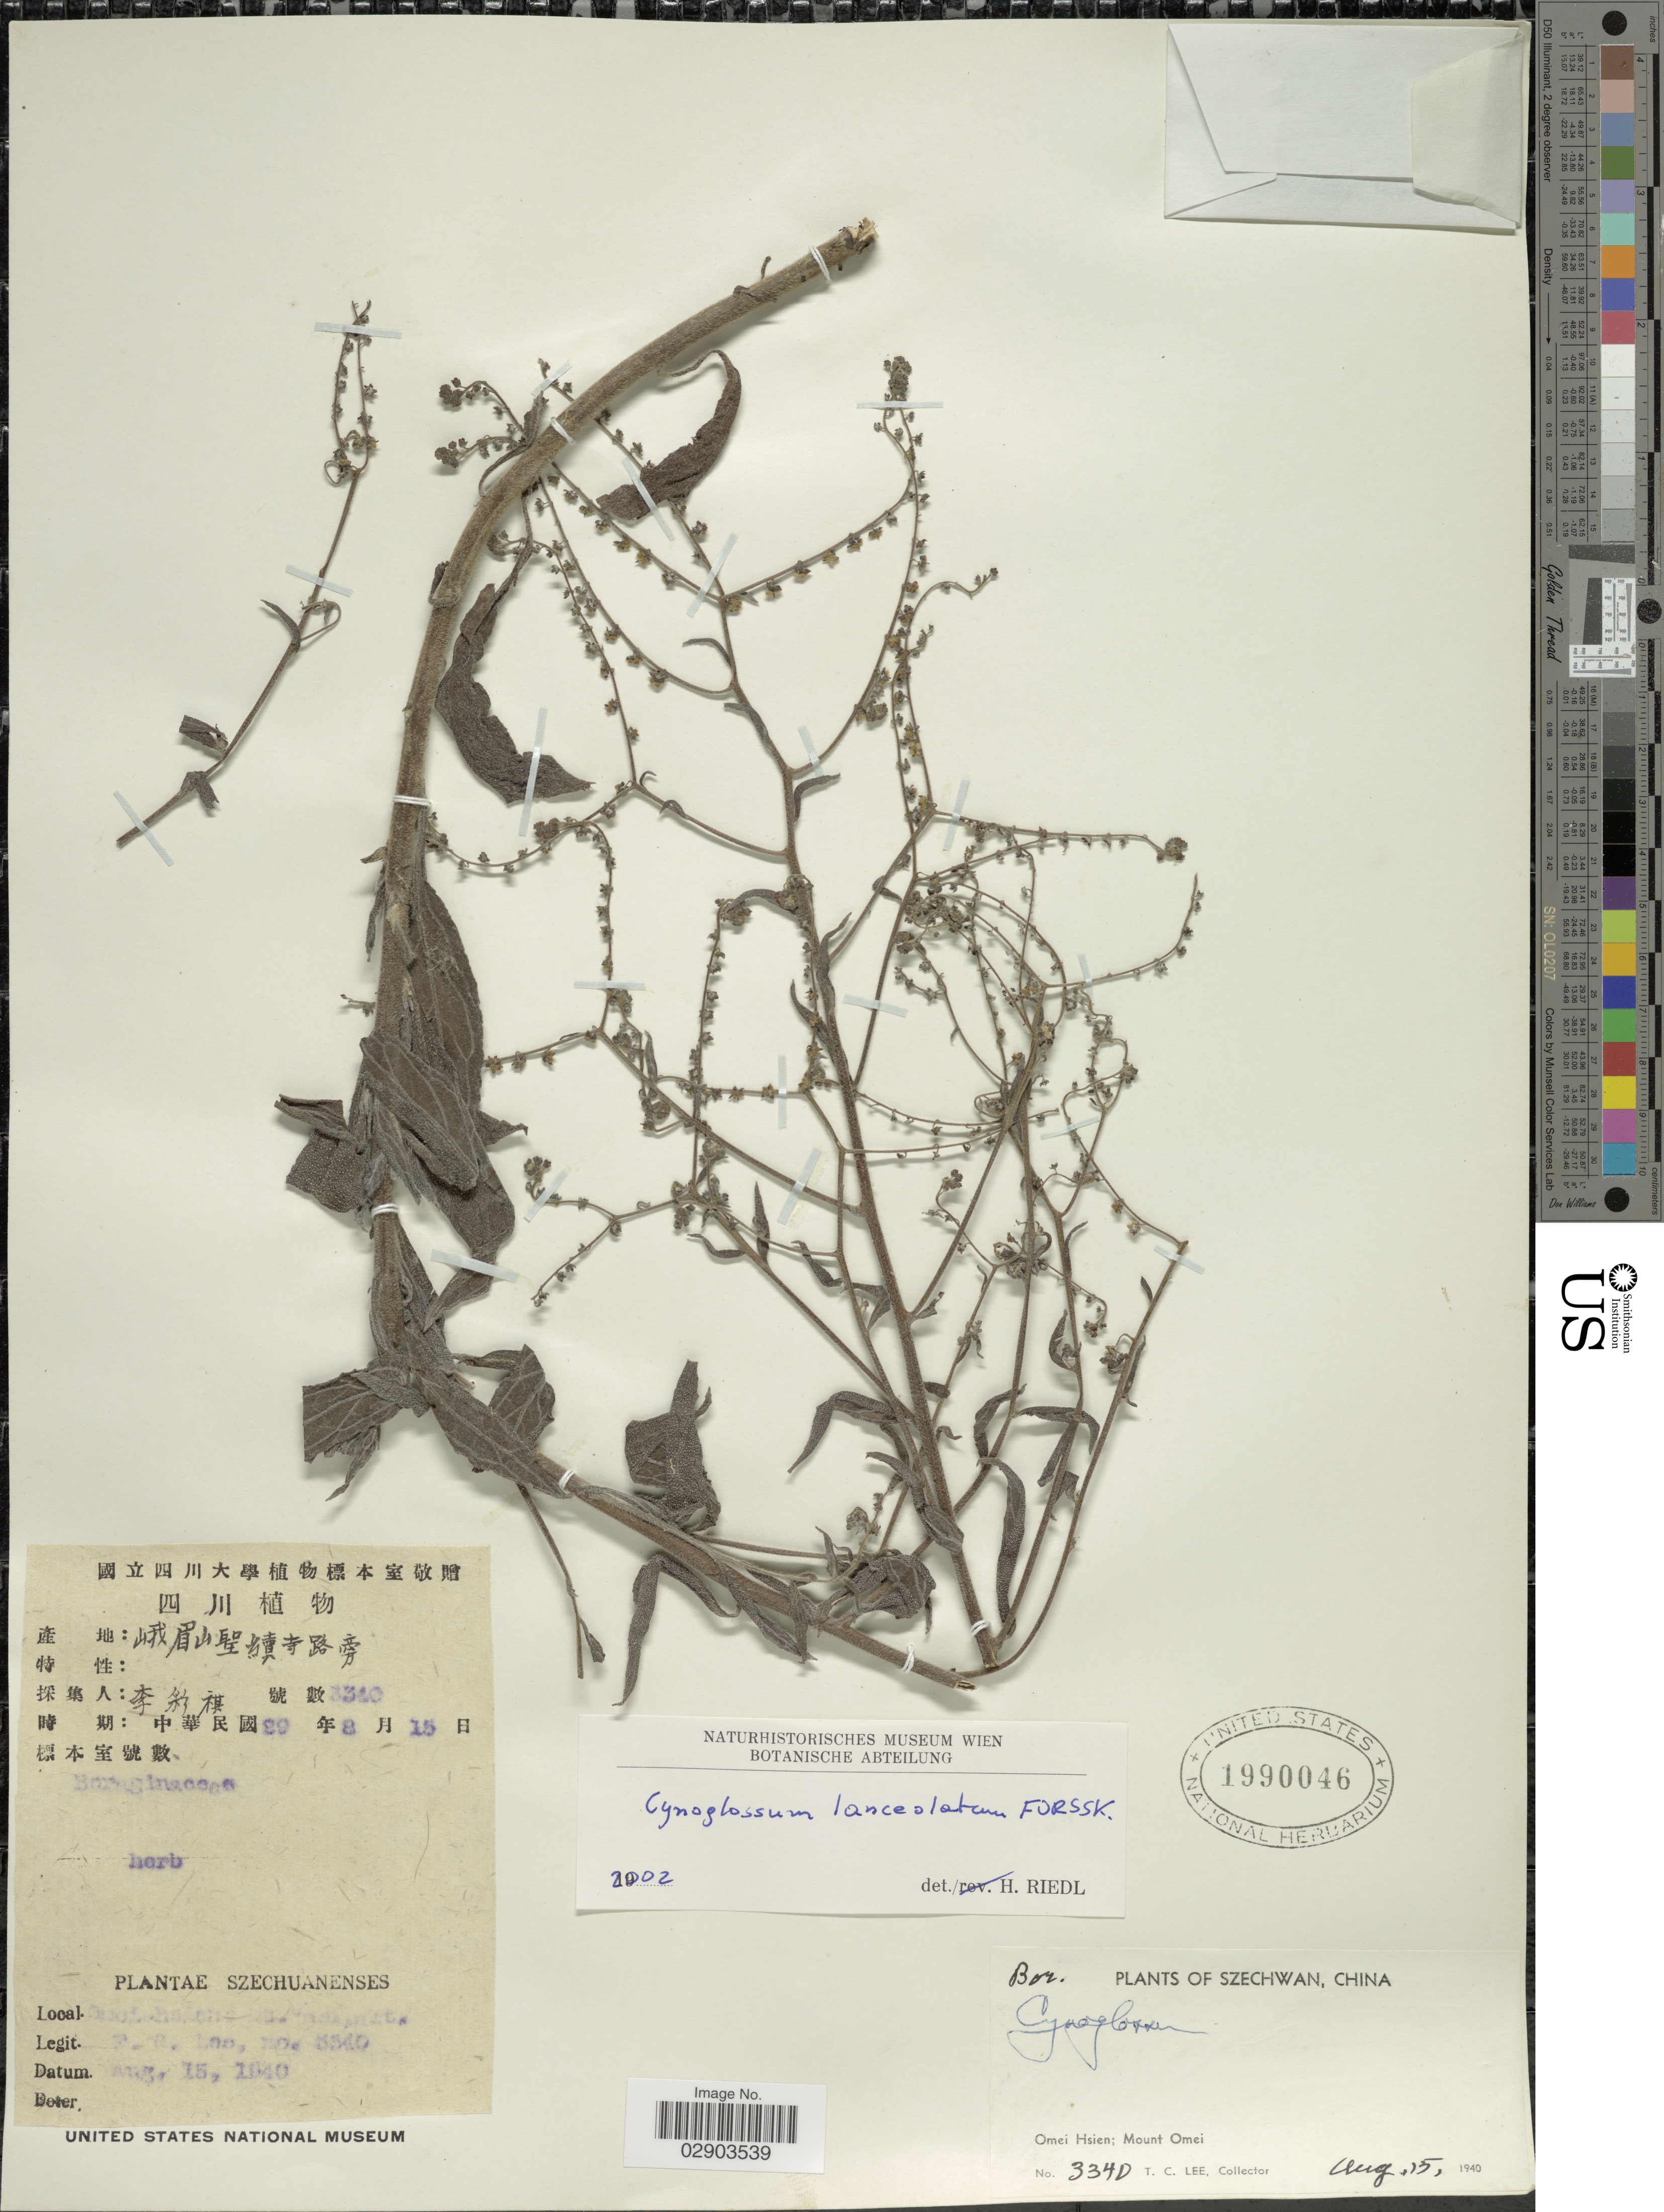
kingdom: Plantae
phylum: Tracheophyta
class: Magnoliopsida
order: Boraginales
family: Boraginaceae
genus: Cynoglossum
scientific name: Cynoglossum lanceolatum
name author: Forssk.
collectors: T. Lee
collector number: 3340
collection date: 1940-08-15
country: China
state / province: Sichuan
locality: Szechwan. Omei Hsien; Mount Omei.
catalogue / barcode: US 1990046